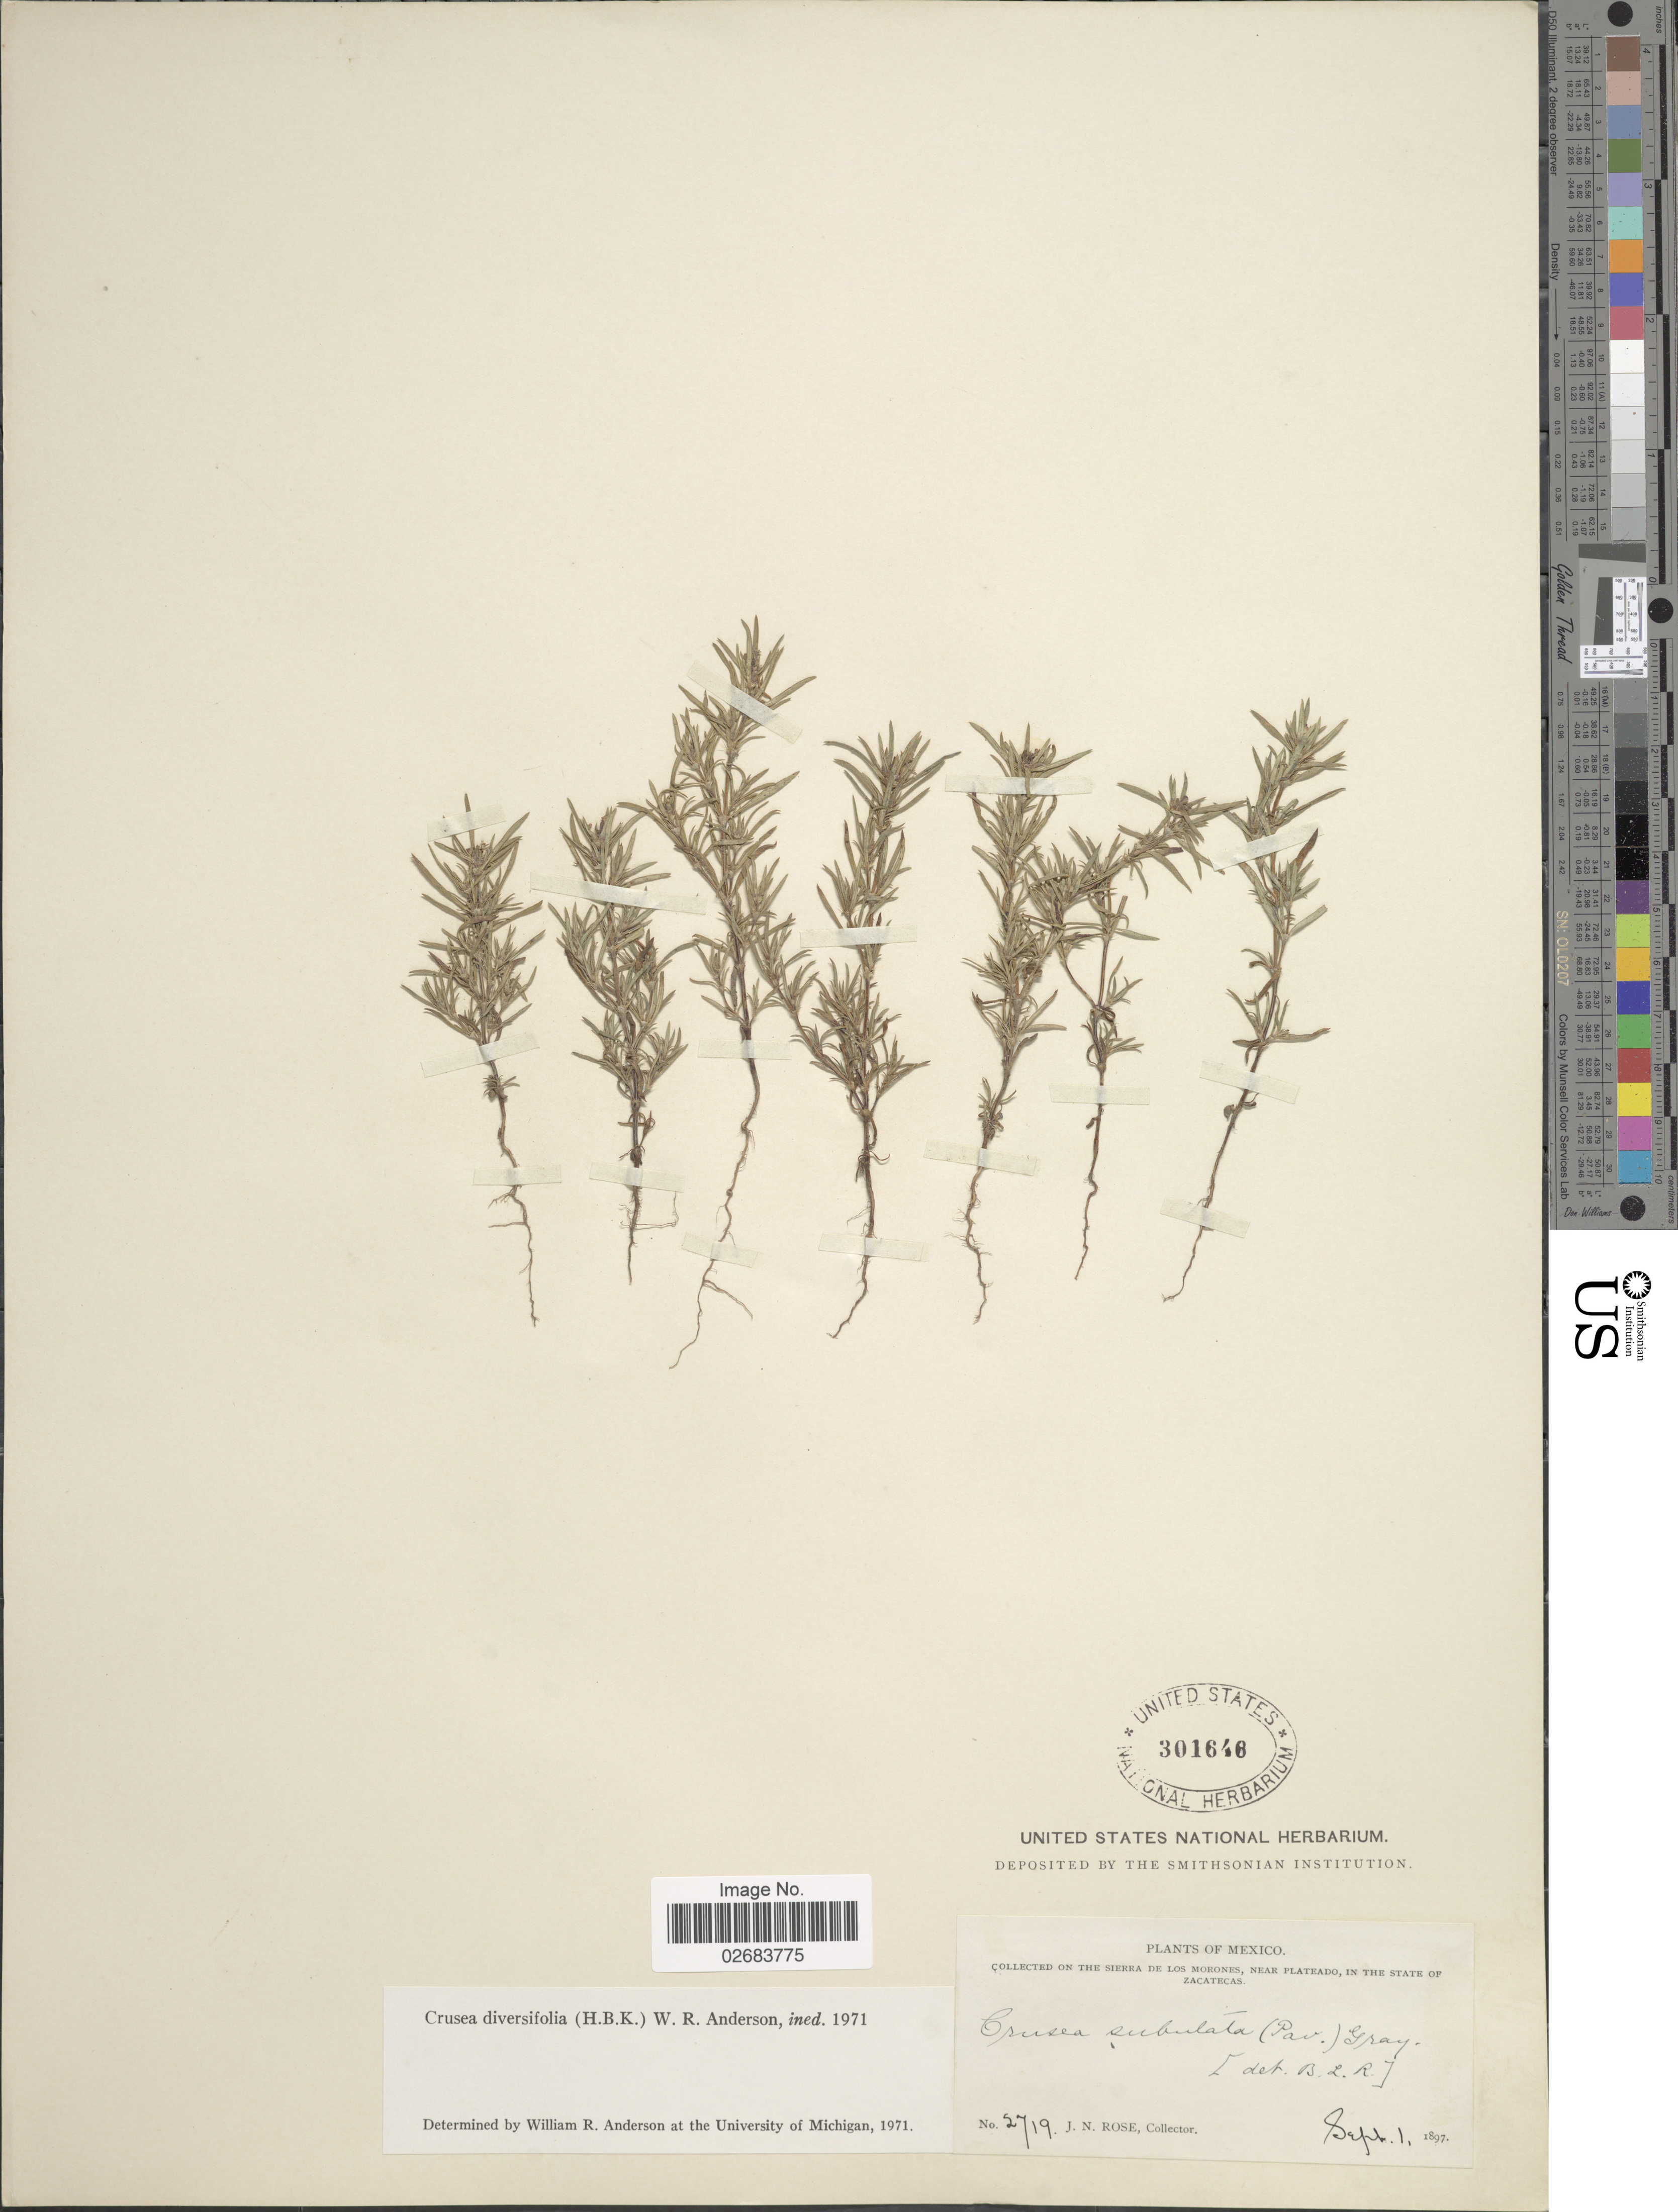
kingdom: Plantae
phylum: Tracheophyta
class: Magnoliopsida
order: Gentianales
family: Rubiaceae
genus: Crusea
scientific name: Crusea diversifolia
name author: (Kunth) W.R. Anderson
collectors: J. N. Rose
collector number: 2719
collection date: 1897-09-01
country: Mexico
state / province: Zacatecas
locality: On the Sierra de los Morones, near Plateado, in the State of Zacatecas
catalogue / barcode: US 301646